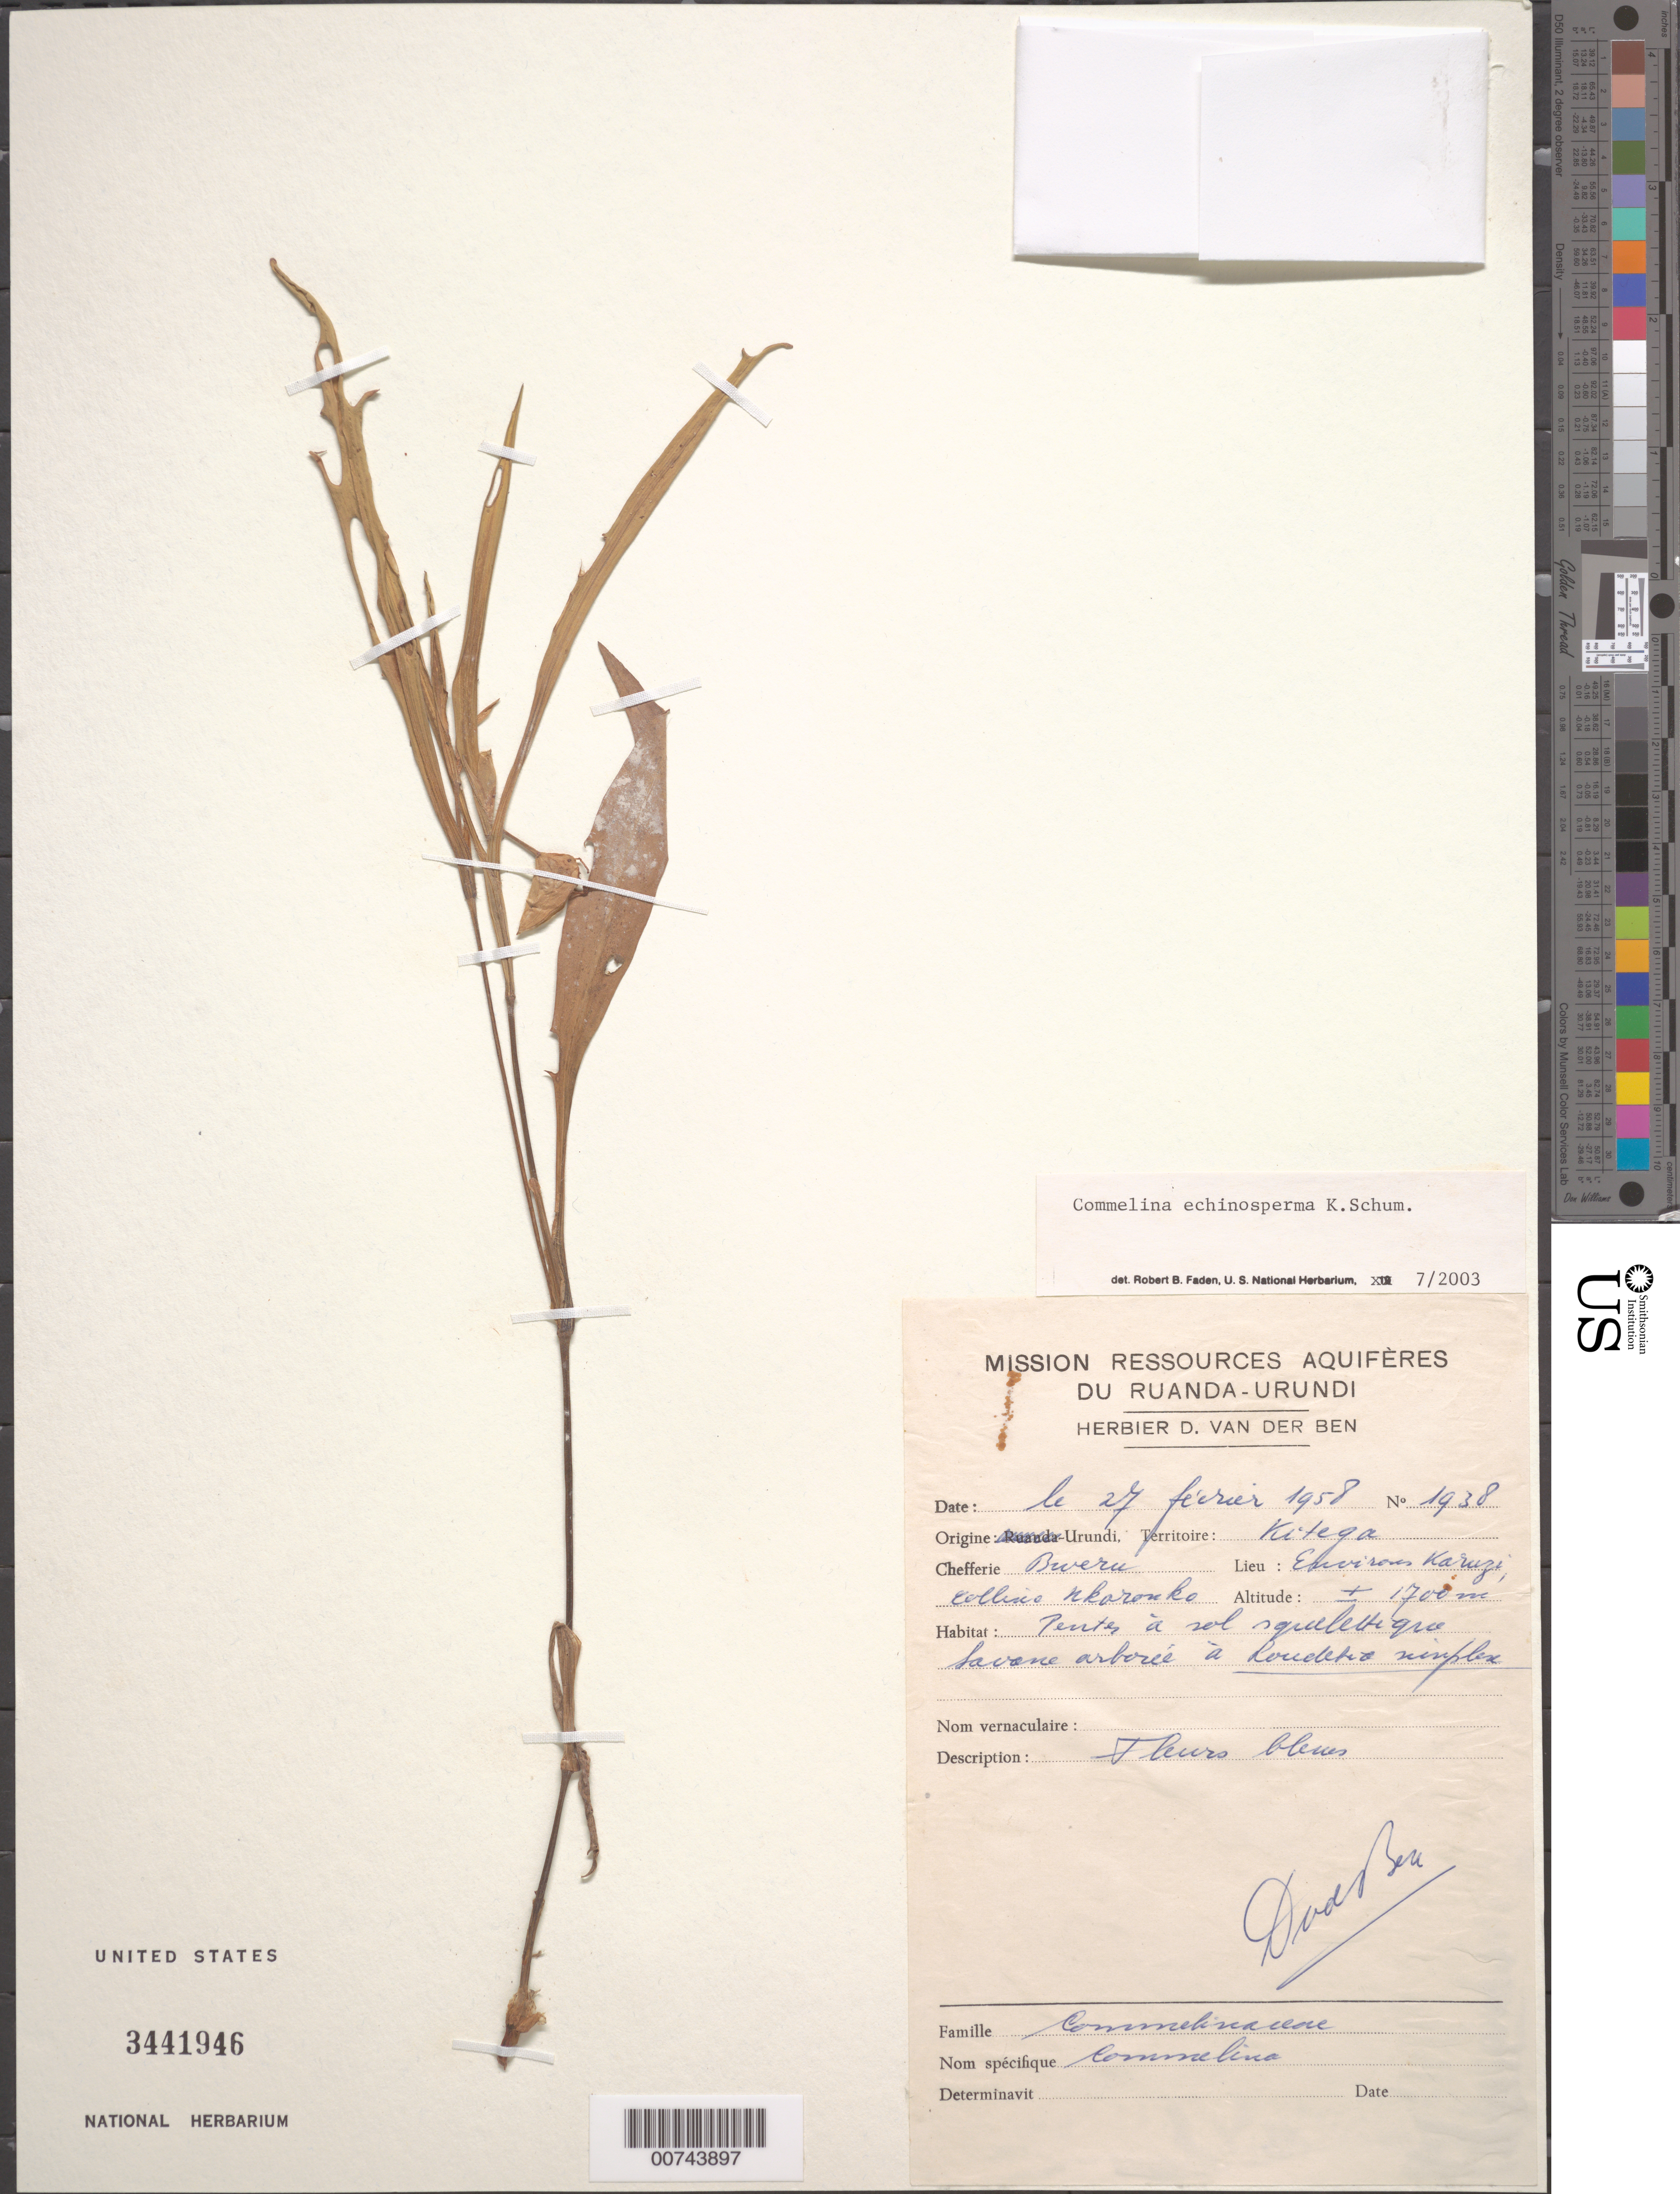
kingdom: Plantae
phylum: Tracheophyta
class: Liliopsida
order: Commelinales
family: Commelinaceae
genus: Commelina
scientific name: Commelina echinosperma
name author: K. Schum.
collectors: D. Van Der Ben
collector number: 1938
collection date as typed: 27 Feb 1958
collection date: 1958-02-27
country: Burundi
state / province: Ruyigi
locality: Karuzi, Bweru.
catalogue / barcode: US 3441946